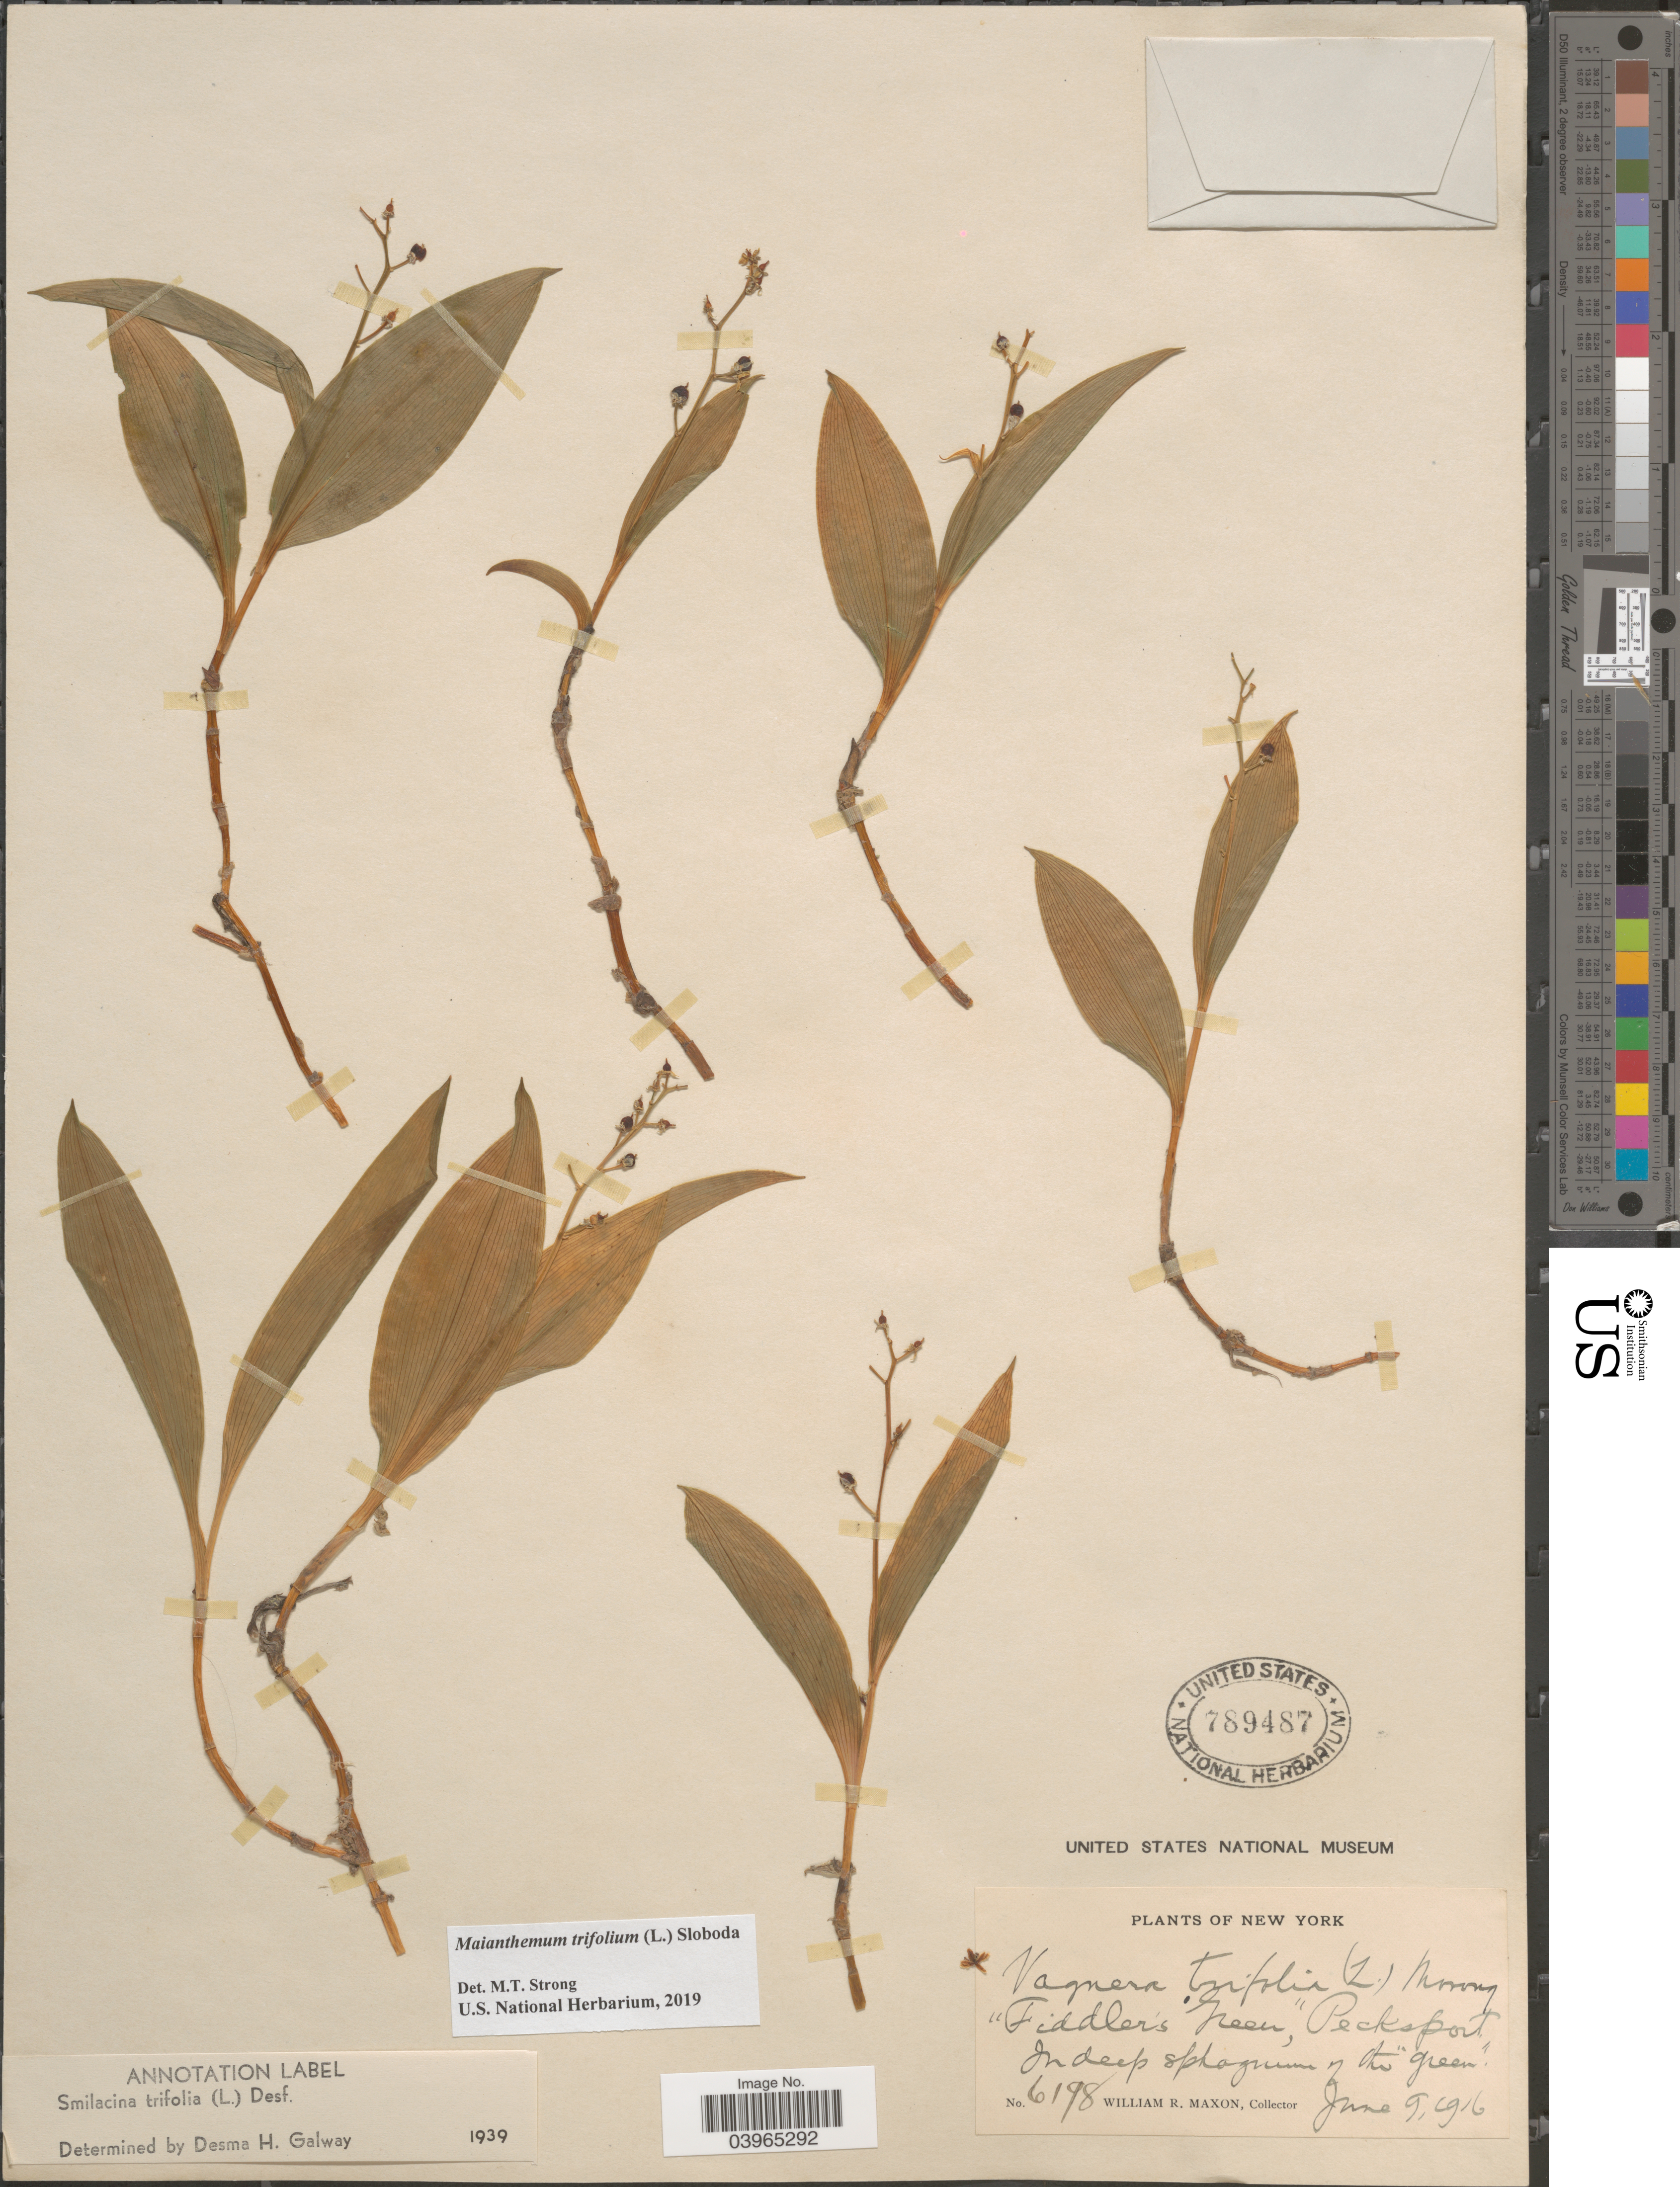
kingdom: Plantae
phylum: Tracheophyta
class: Liliopsida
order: Asparagales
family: Asparagaceae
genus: Maianthemum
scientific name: Maianthemum trifolium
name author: (L.) Sloboda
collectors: W. R. Maxon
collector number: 6198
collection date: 1916-06-09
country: United States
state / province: New York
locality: Fiddler's Green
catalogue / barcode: US 789487